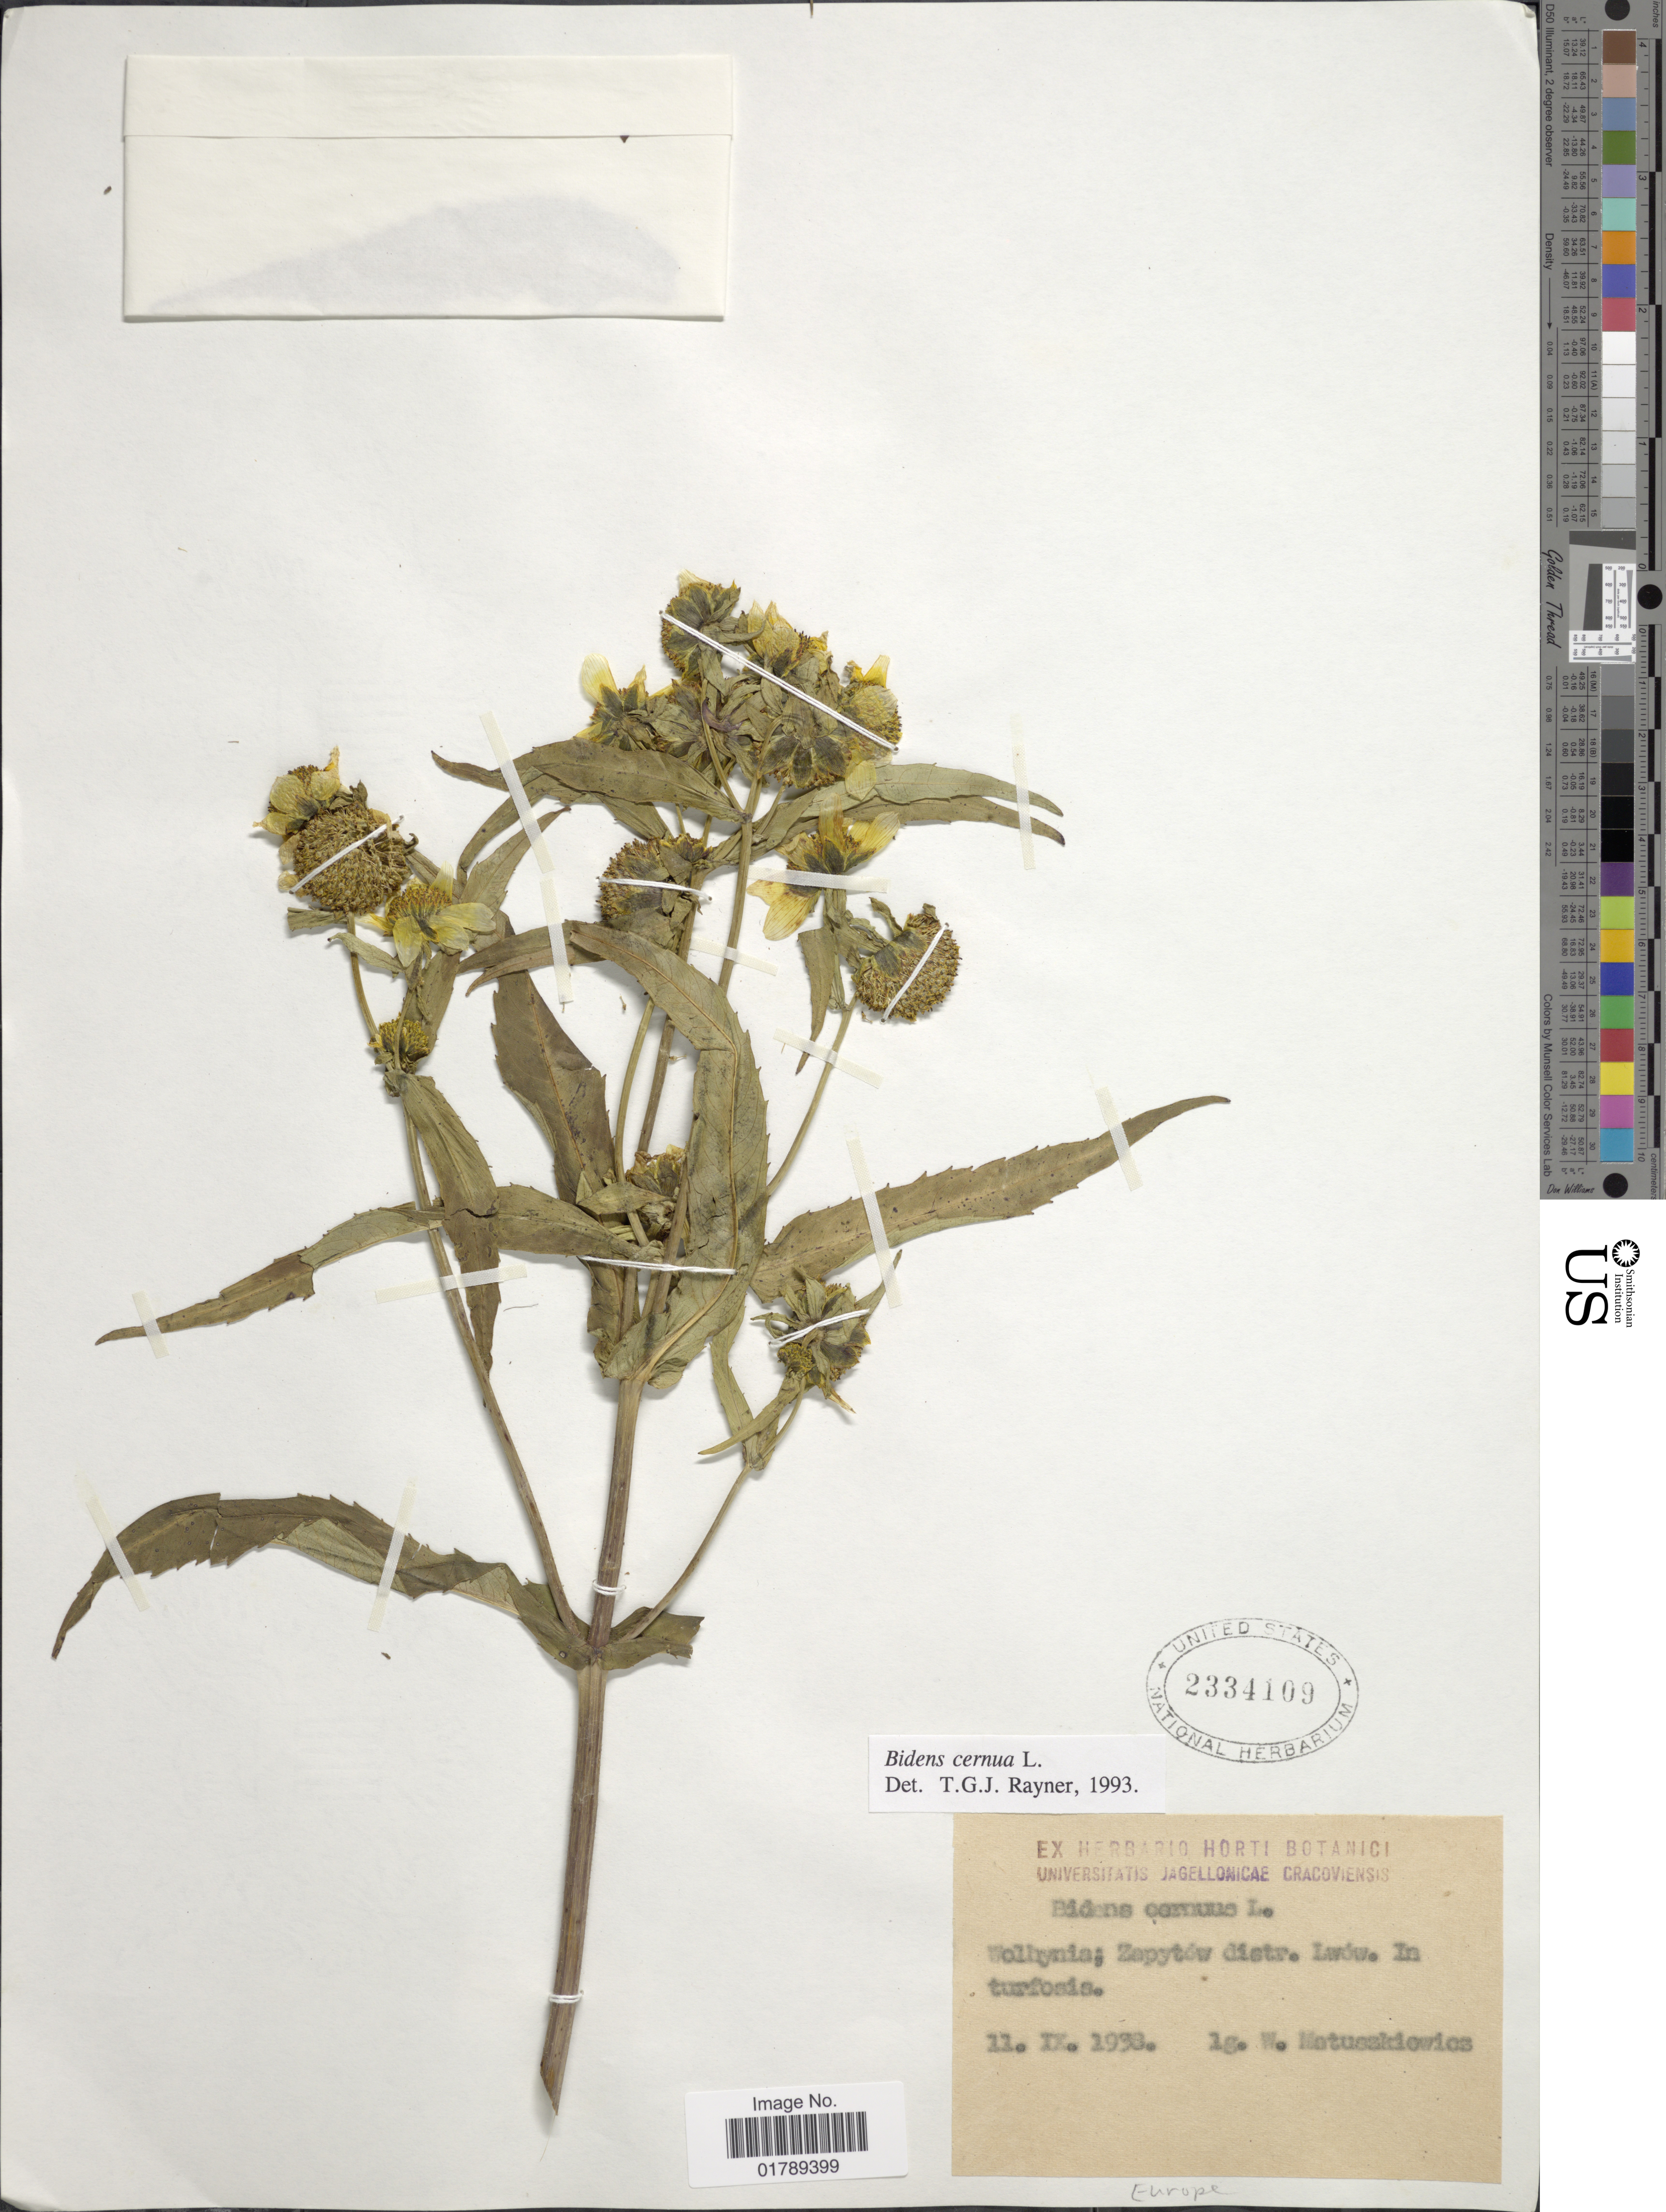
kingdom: Plantae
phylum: Tracheophyta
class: Magnoliopsida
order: Asterales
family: Asteraceae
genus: Bidens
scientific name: Bidens cernua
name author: L.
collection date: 1938-09-11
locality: Wollrynia: Zapytov distr. Lwow [interpreted]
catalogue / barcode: US 2334109